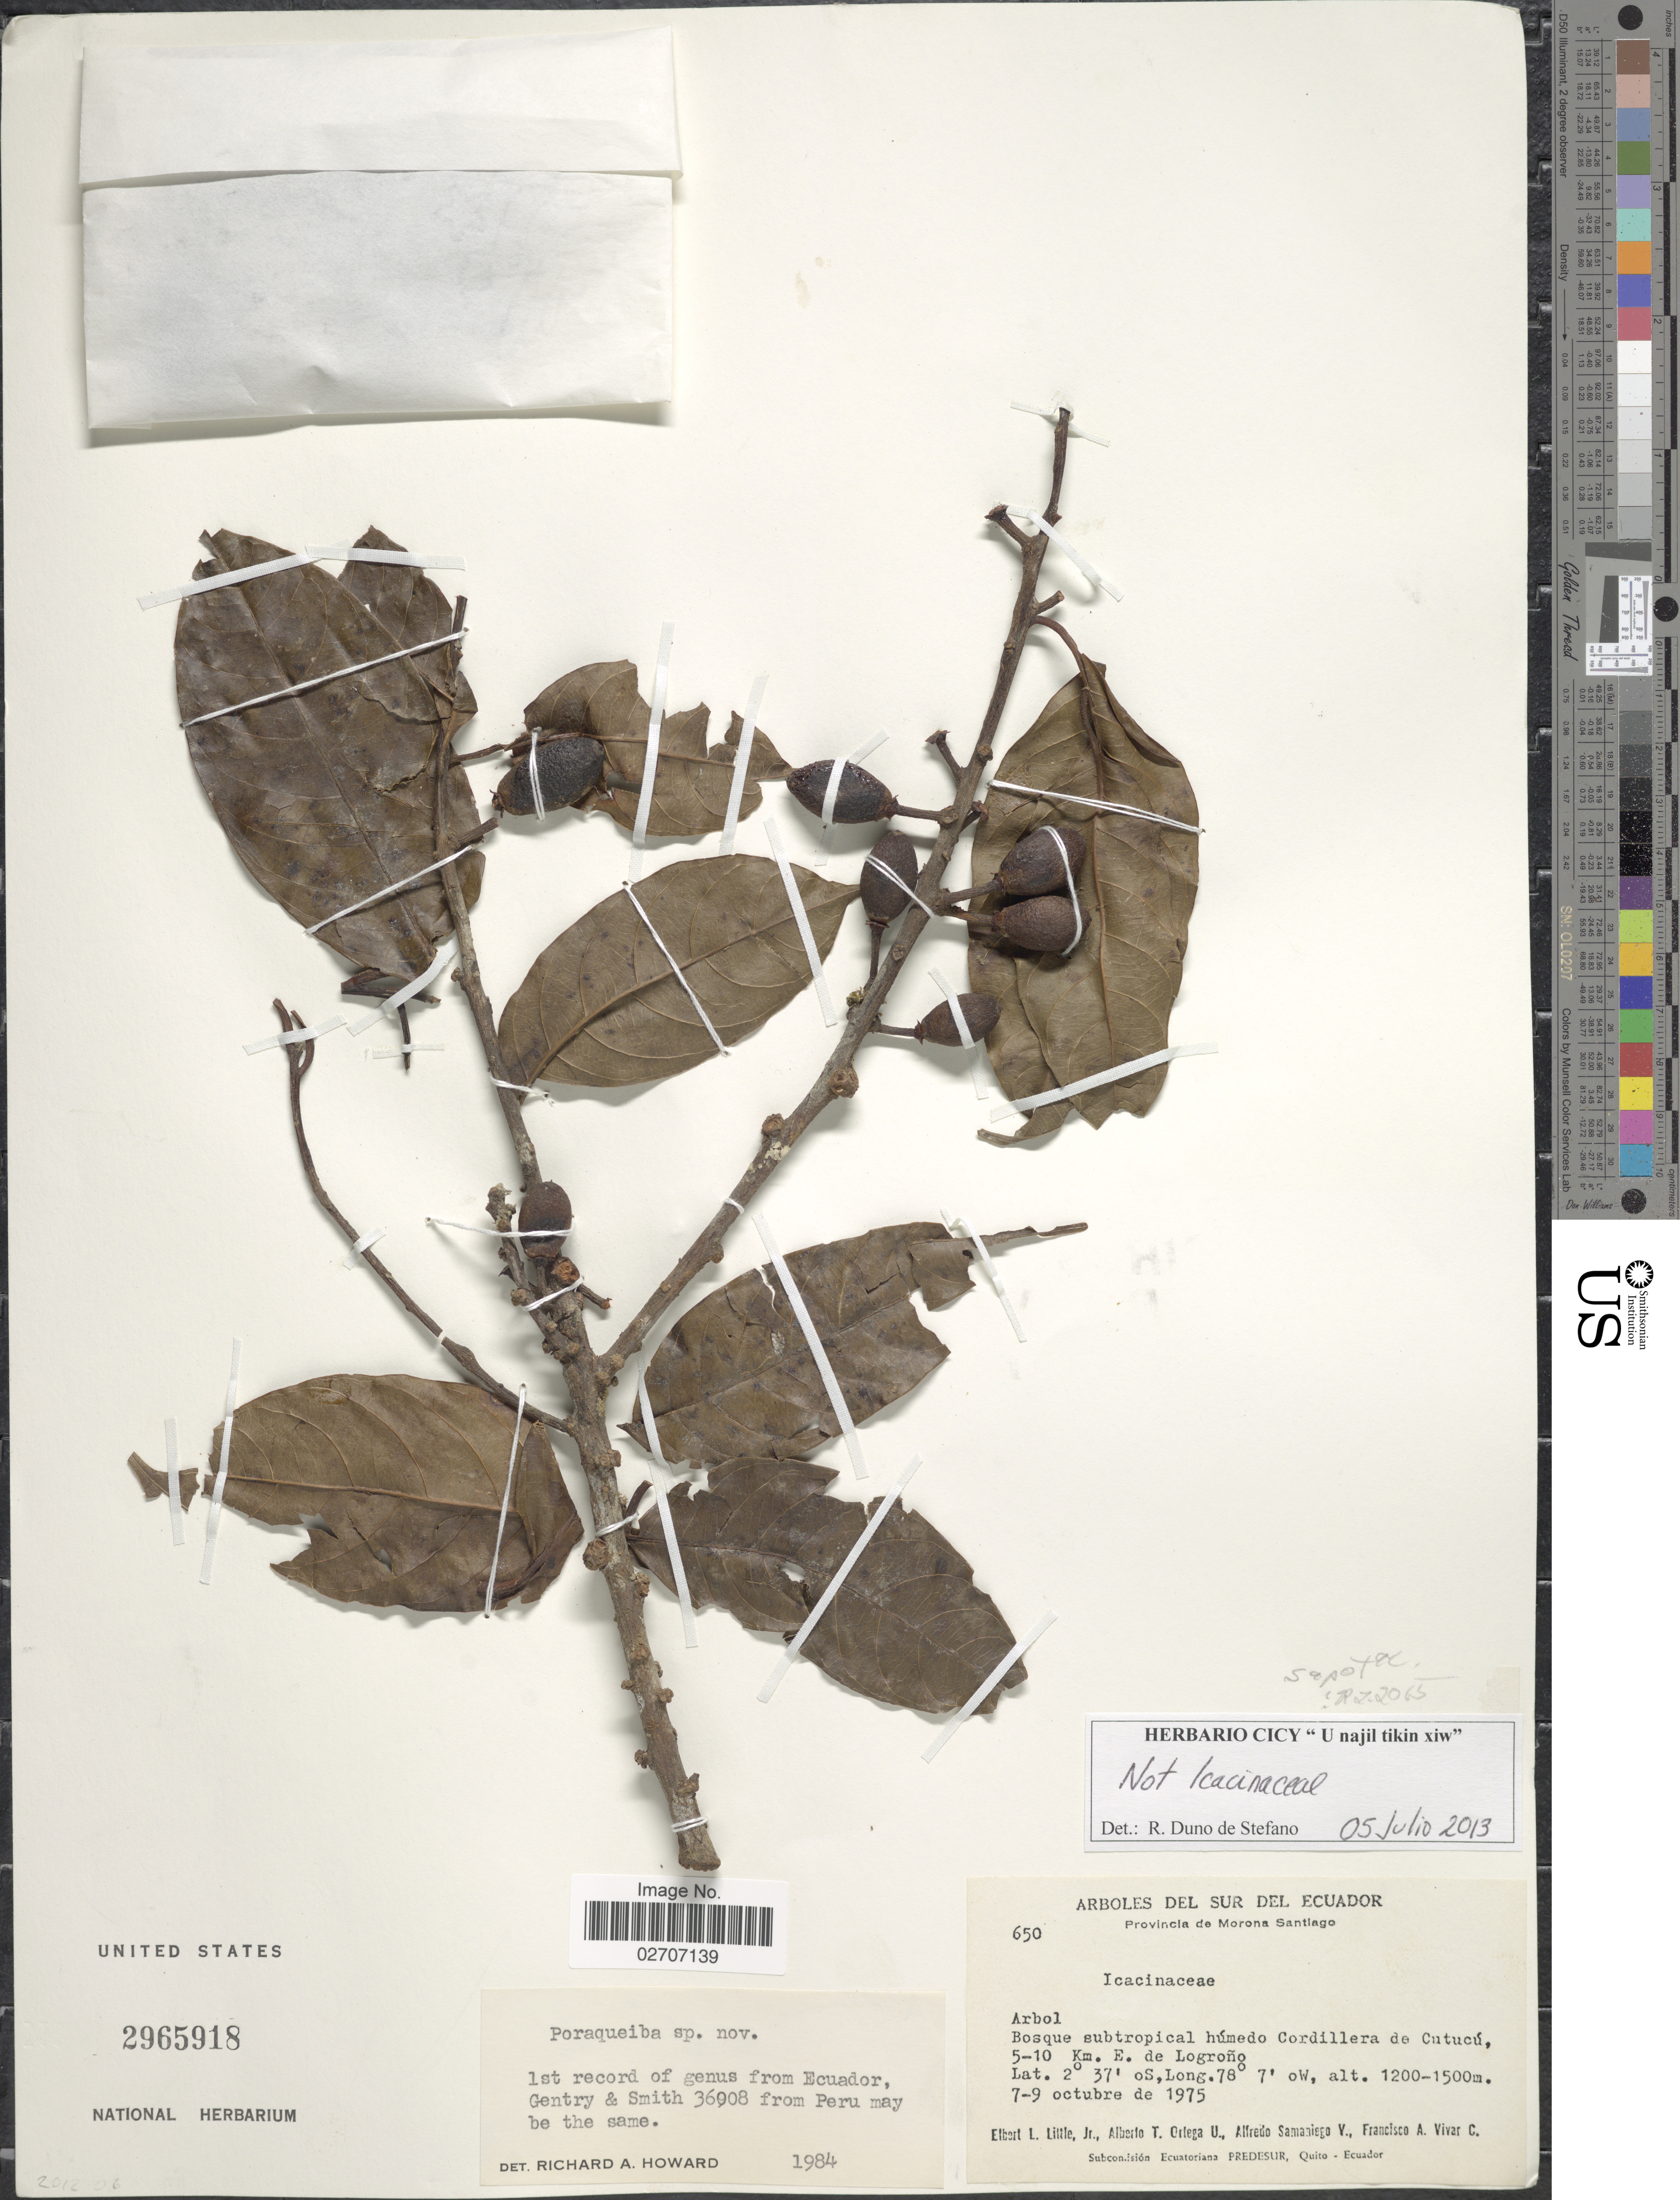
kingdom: Plantae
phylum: Tracheophyta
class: Magnoliopsida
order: Ericales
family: Sapotaceae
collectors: E. L. Little, A. T. Ortega U., A. Samaniago V. & F. A. Vivar C.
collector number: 650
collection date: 1975-10-07/1975-10-09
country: Ecuador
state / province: Morona-Santiago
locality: Bosque subtropical húmedo Cordillera de Cutucú, 5-10 Km E de Logroño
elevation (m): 1200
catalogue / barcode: US 2965918